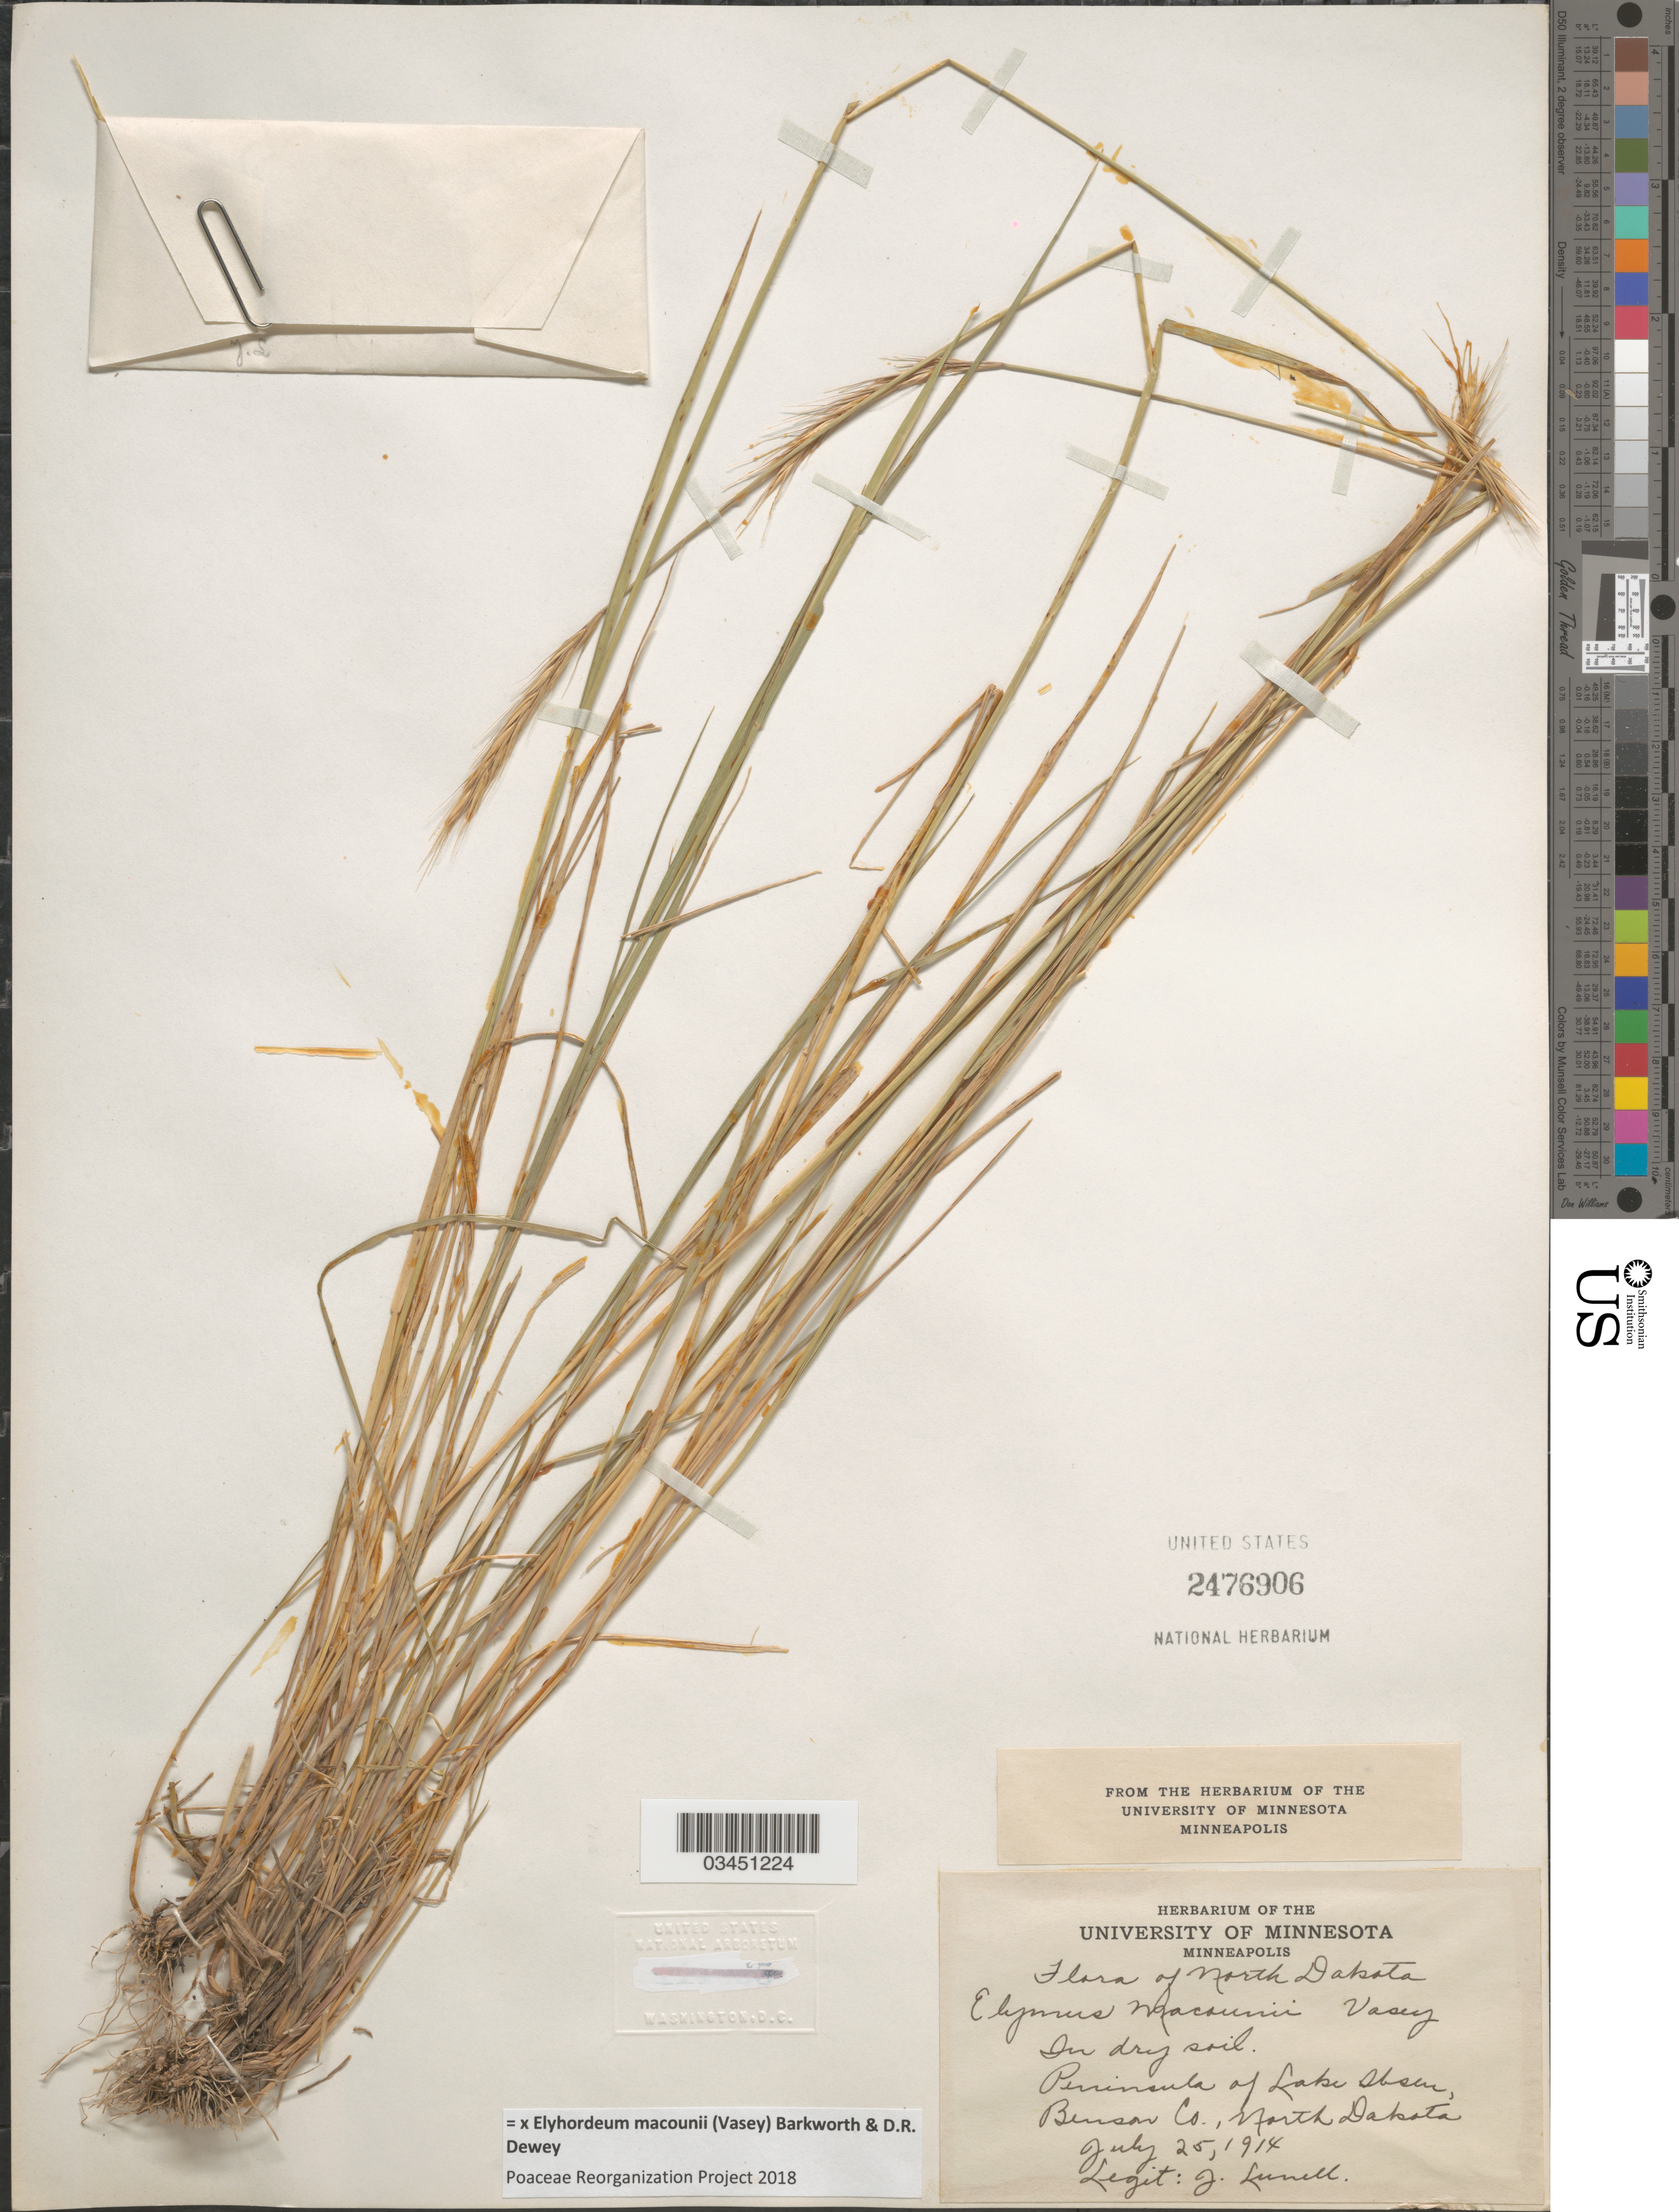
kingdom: Plantae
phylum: Tracheophyta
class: Liliopsida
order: Poales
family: Poaceae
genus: Elyhordeum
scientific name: x Elyhordeum macounii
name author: (Vasey) Barkworth & Dewey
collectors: J. Lunell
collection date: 1914-07-25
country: United States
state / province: North Dakota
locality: Peninsula of Lake Ibsen, Benson Co.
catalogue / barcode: US 2476906